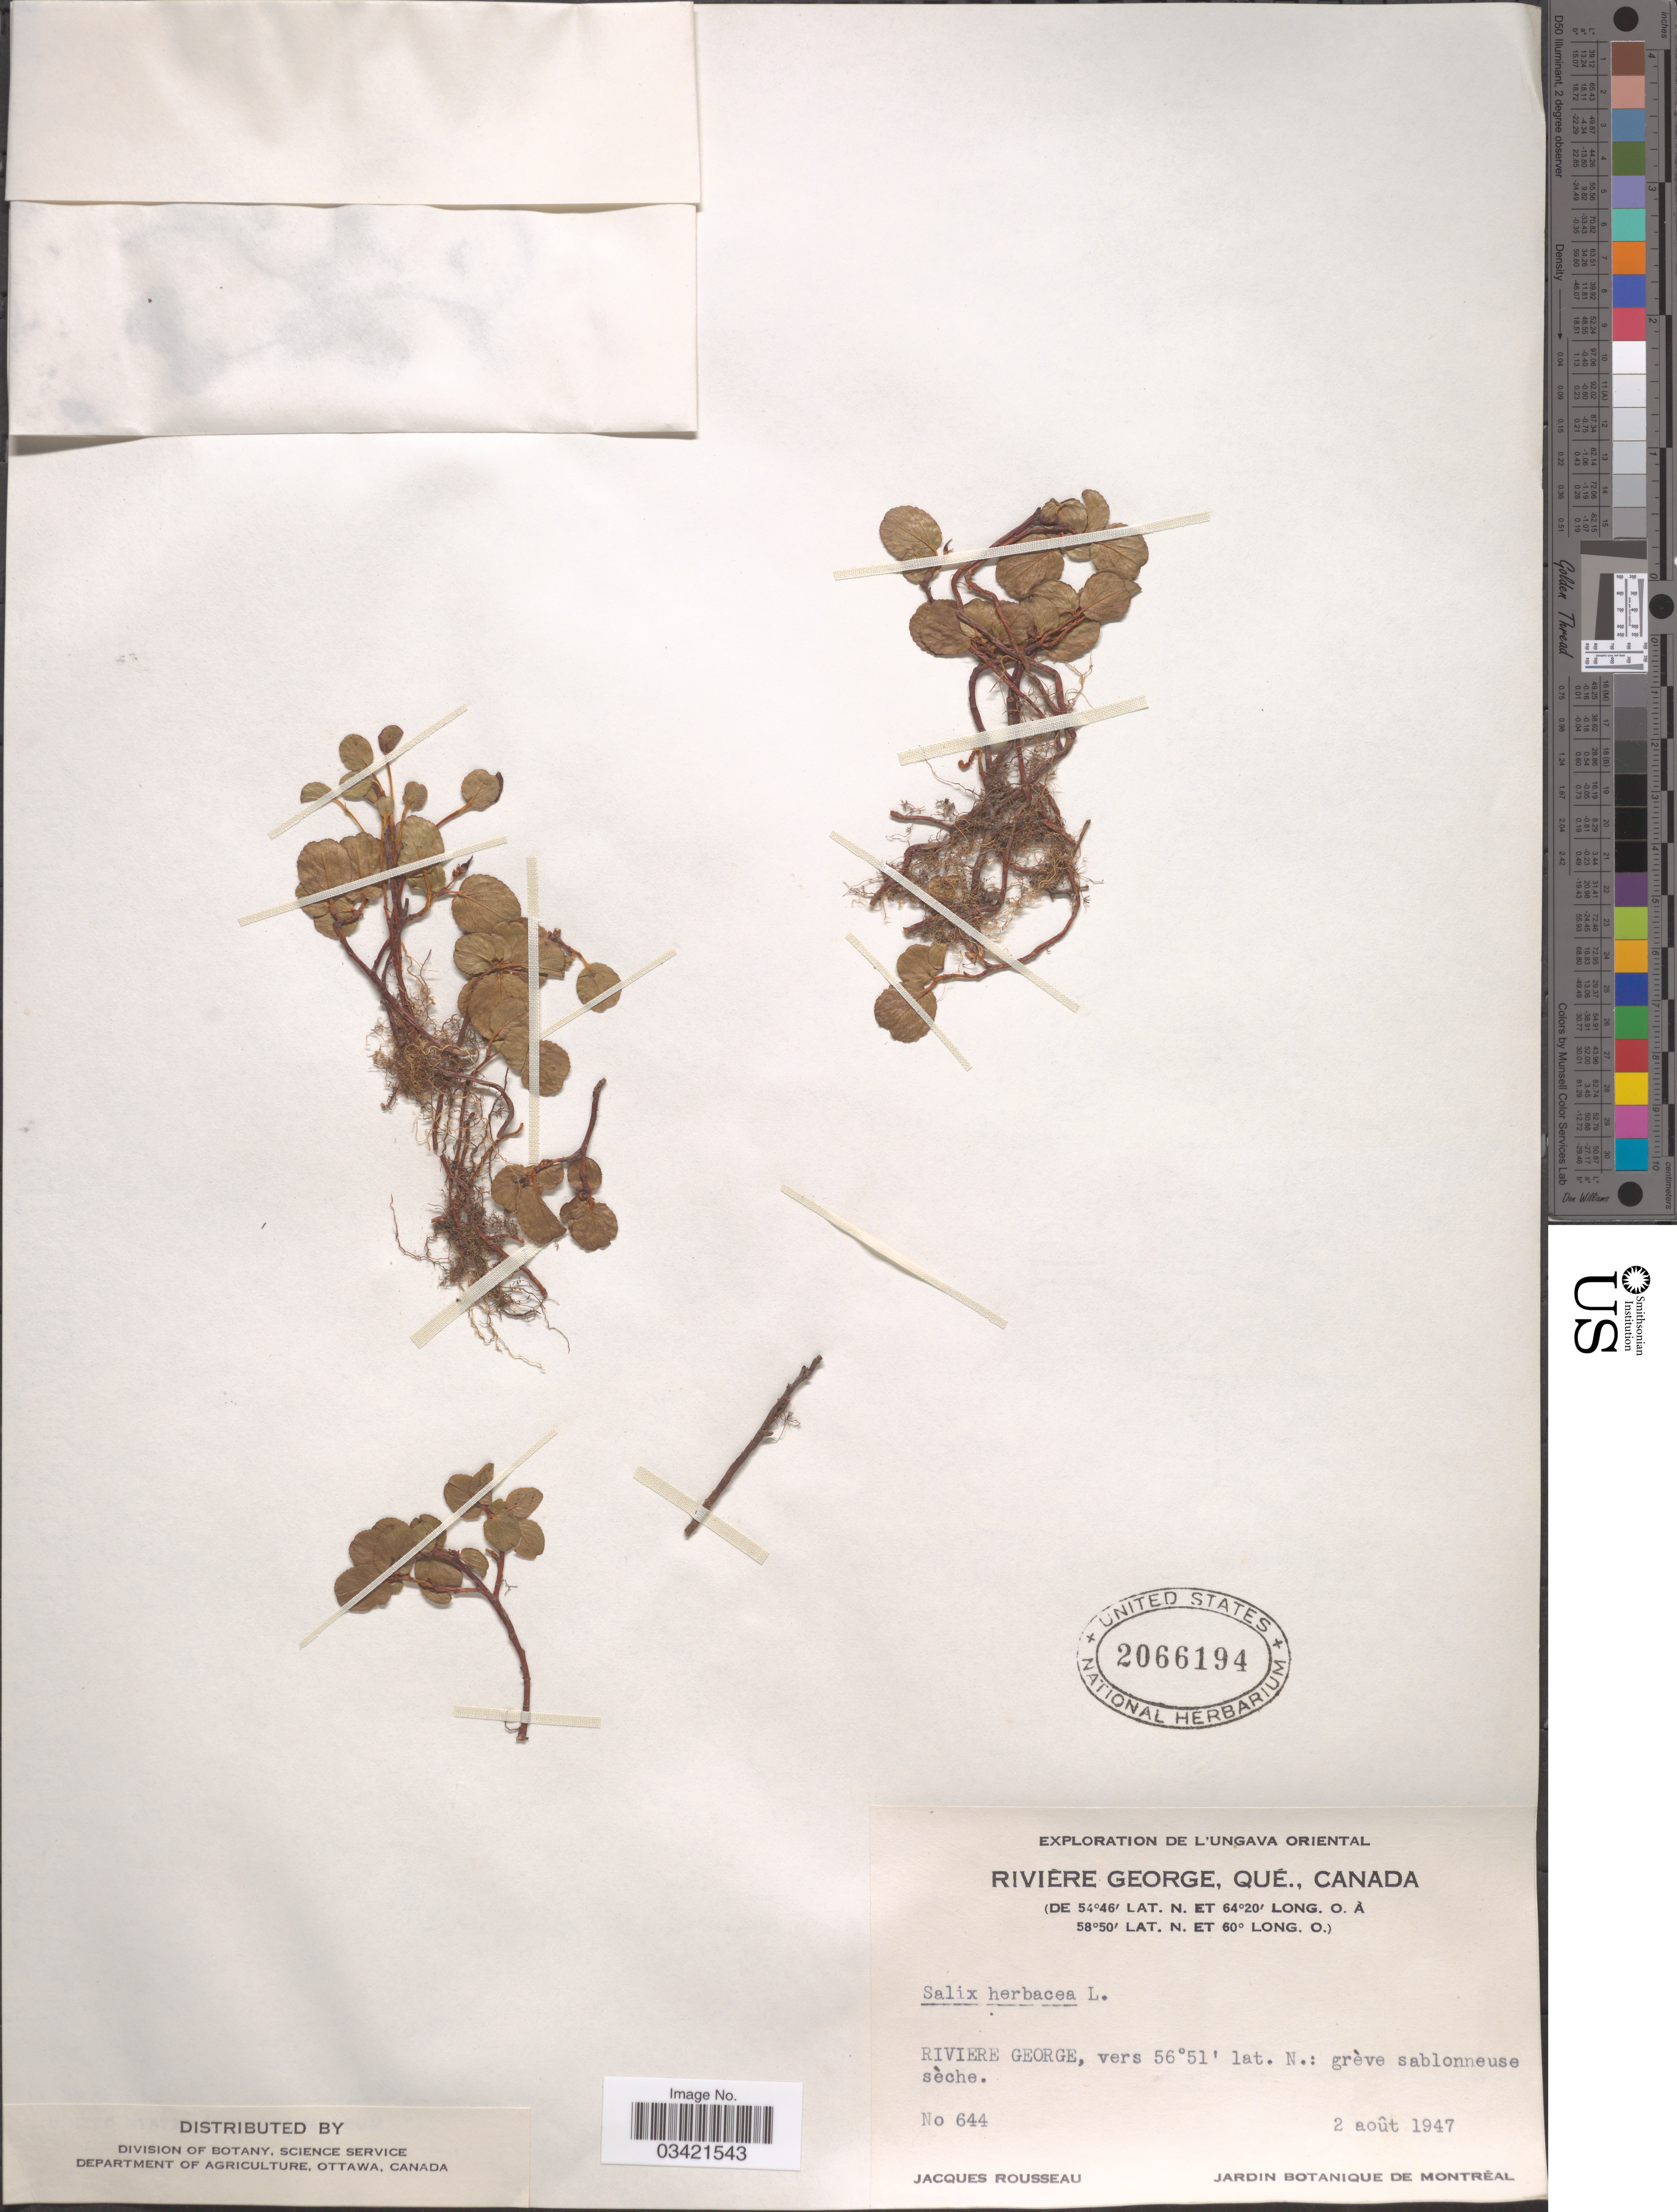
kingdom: Plantae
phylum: Tracheophyta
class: Magnoliopsida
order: Malpighiales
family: Salicaceae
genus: Salix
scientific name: Salix herbacea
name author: L.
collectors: J. Rousseau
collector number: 644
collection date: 1947-08-02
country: Canada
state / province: Quebec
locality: L'Ungava Oriental. Rivière George.: grève sablonneuse sèche.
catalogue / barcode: US 2066194